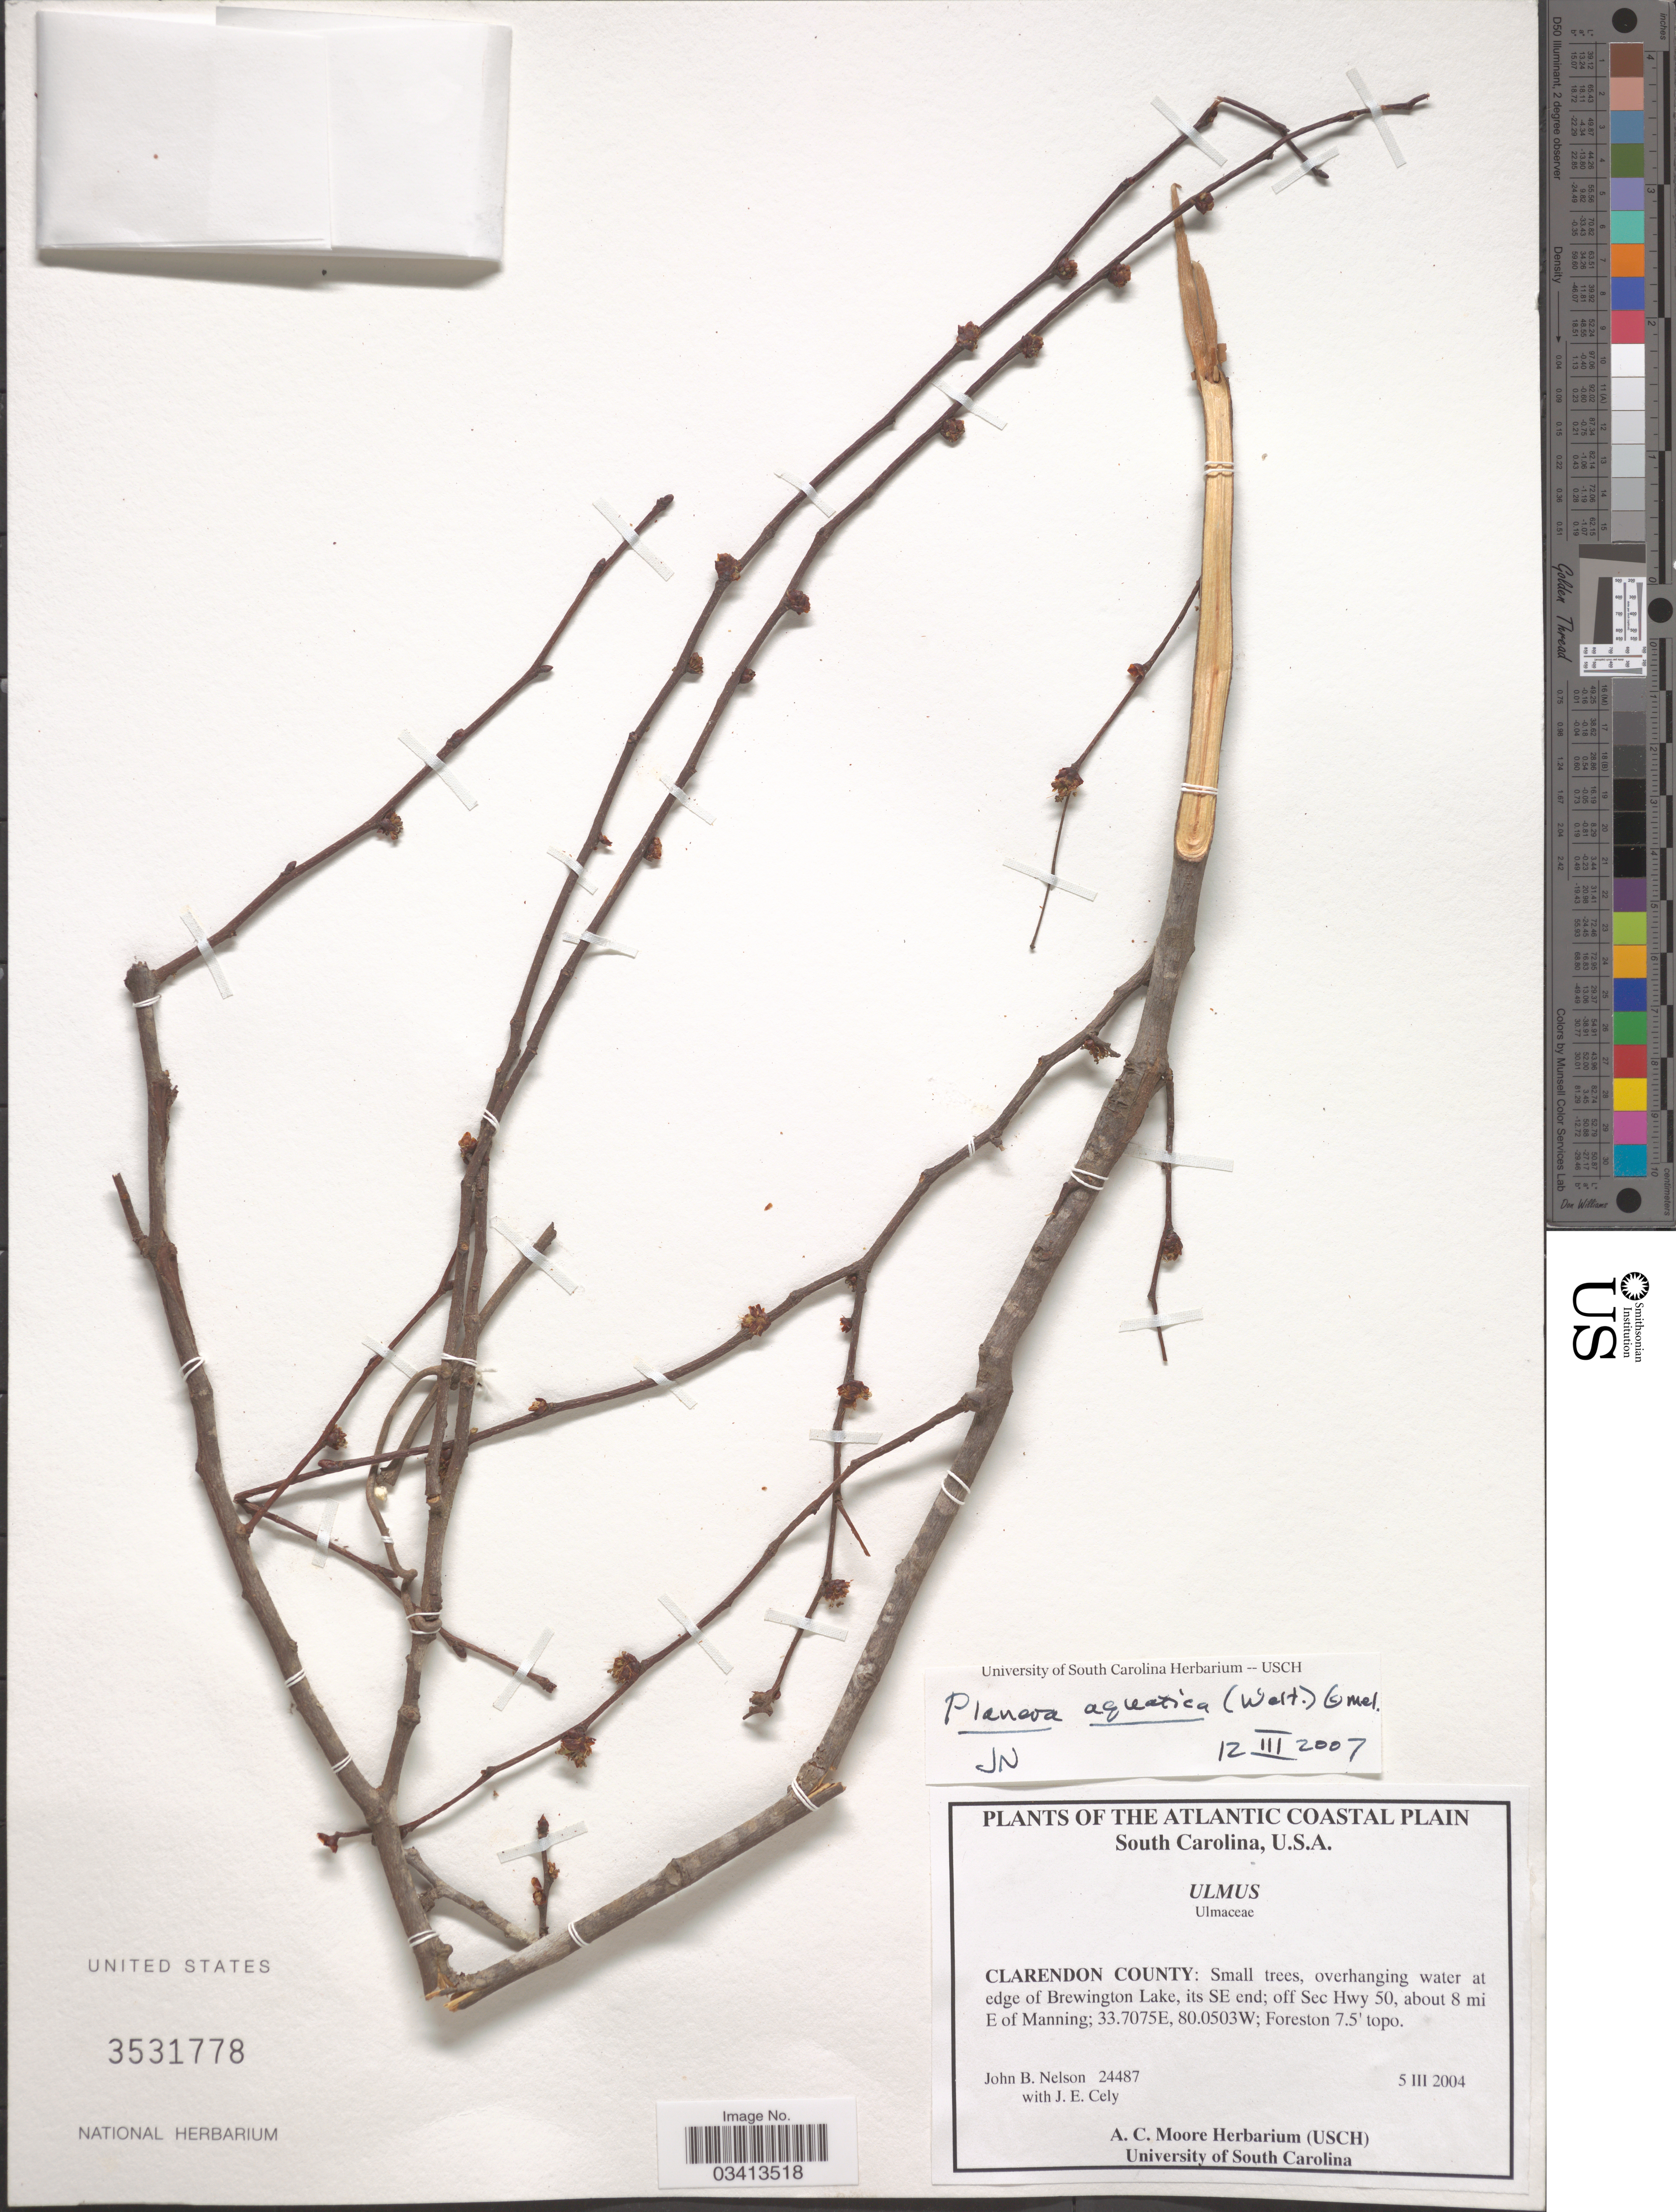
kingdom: Plantae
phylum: Tracheophyta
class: Magnoliopsida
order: Rosales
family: Ulmaceae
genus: Planera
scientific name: Planera aquatica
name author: J.F. Gmel.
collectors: J. B. Nelson & J. Cely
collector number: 24487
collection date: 2004-03-05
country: United States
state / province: South Carolina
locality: The Atlantic Coastal Plain. Clarendon County: overhanging water at edge of Brewington Lake, its SE end; off Sec Hwy 50, about 8 mi E of Manning.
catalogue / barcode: US 3531778